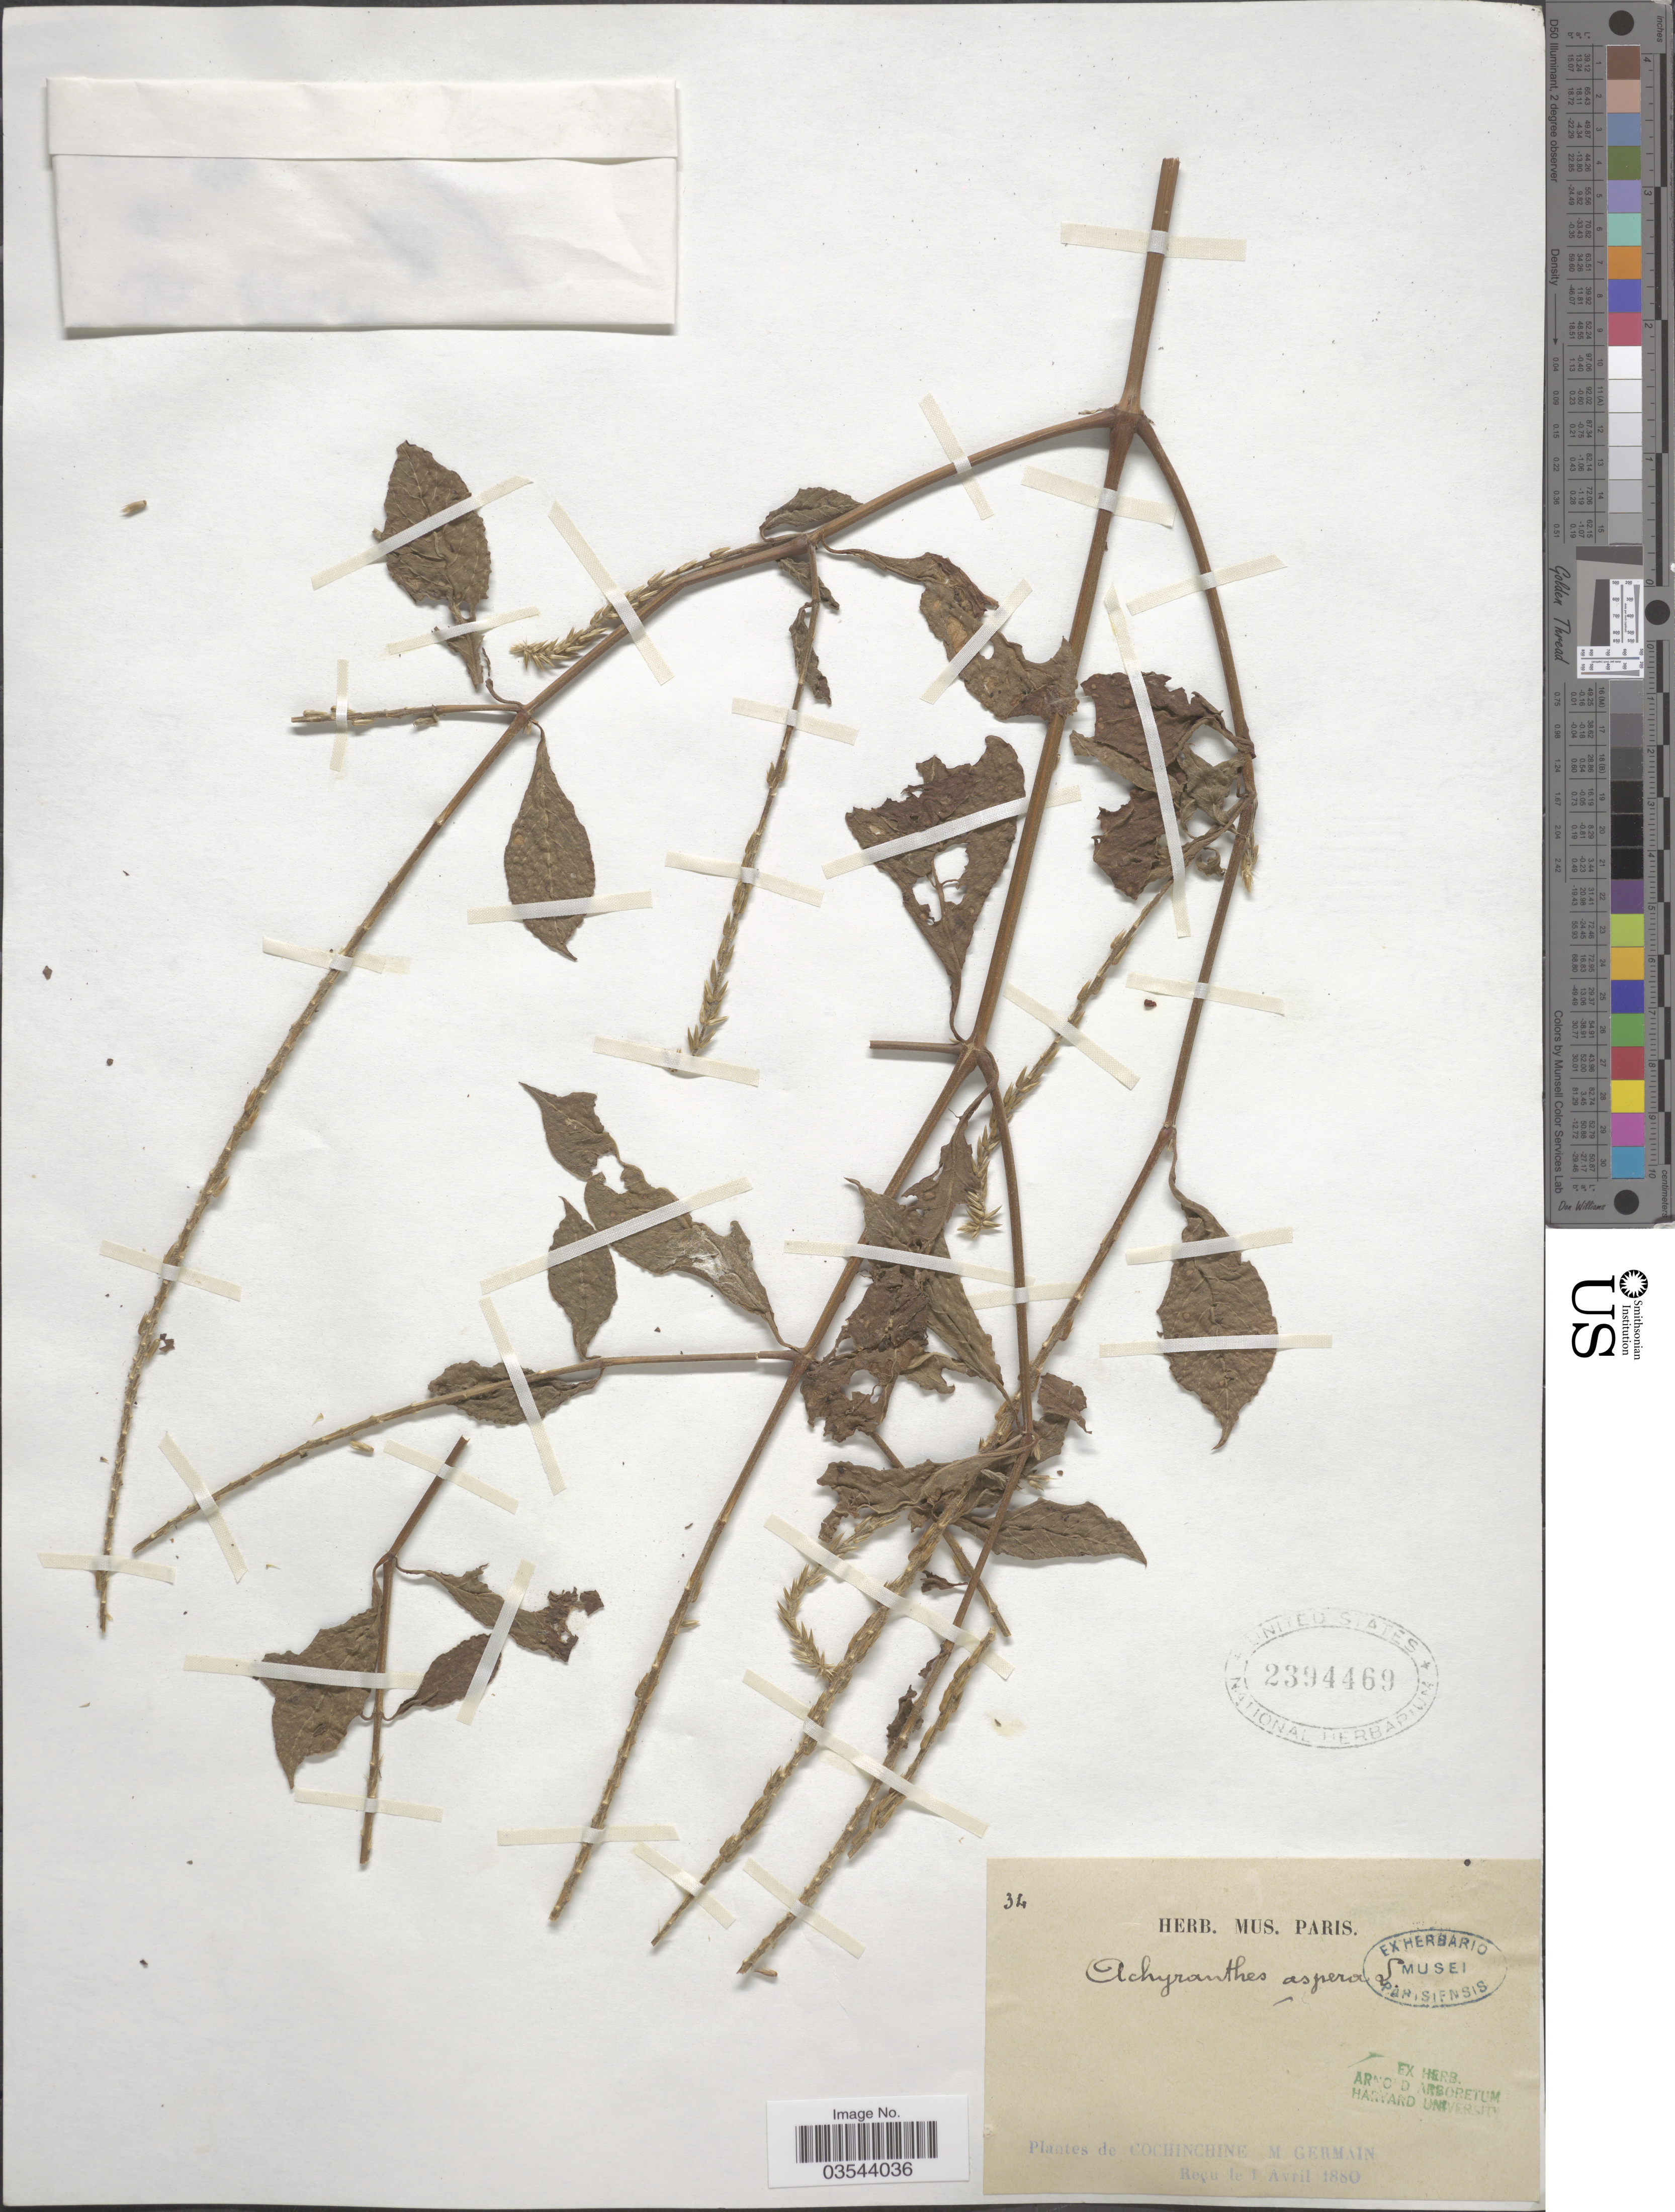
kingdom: Plantae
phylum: Tracheophyta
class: Magnoliopsida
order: Caryophyllales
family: Amaranthaceae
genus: Achyranthes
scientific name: Achyranthes aspera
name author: L.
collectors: M. Germain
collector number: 34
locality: Cochinchine.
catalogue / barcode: US 2394469